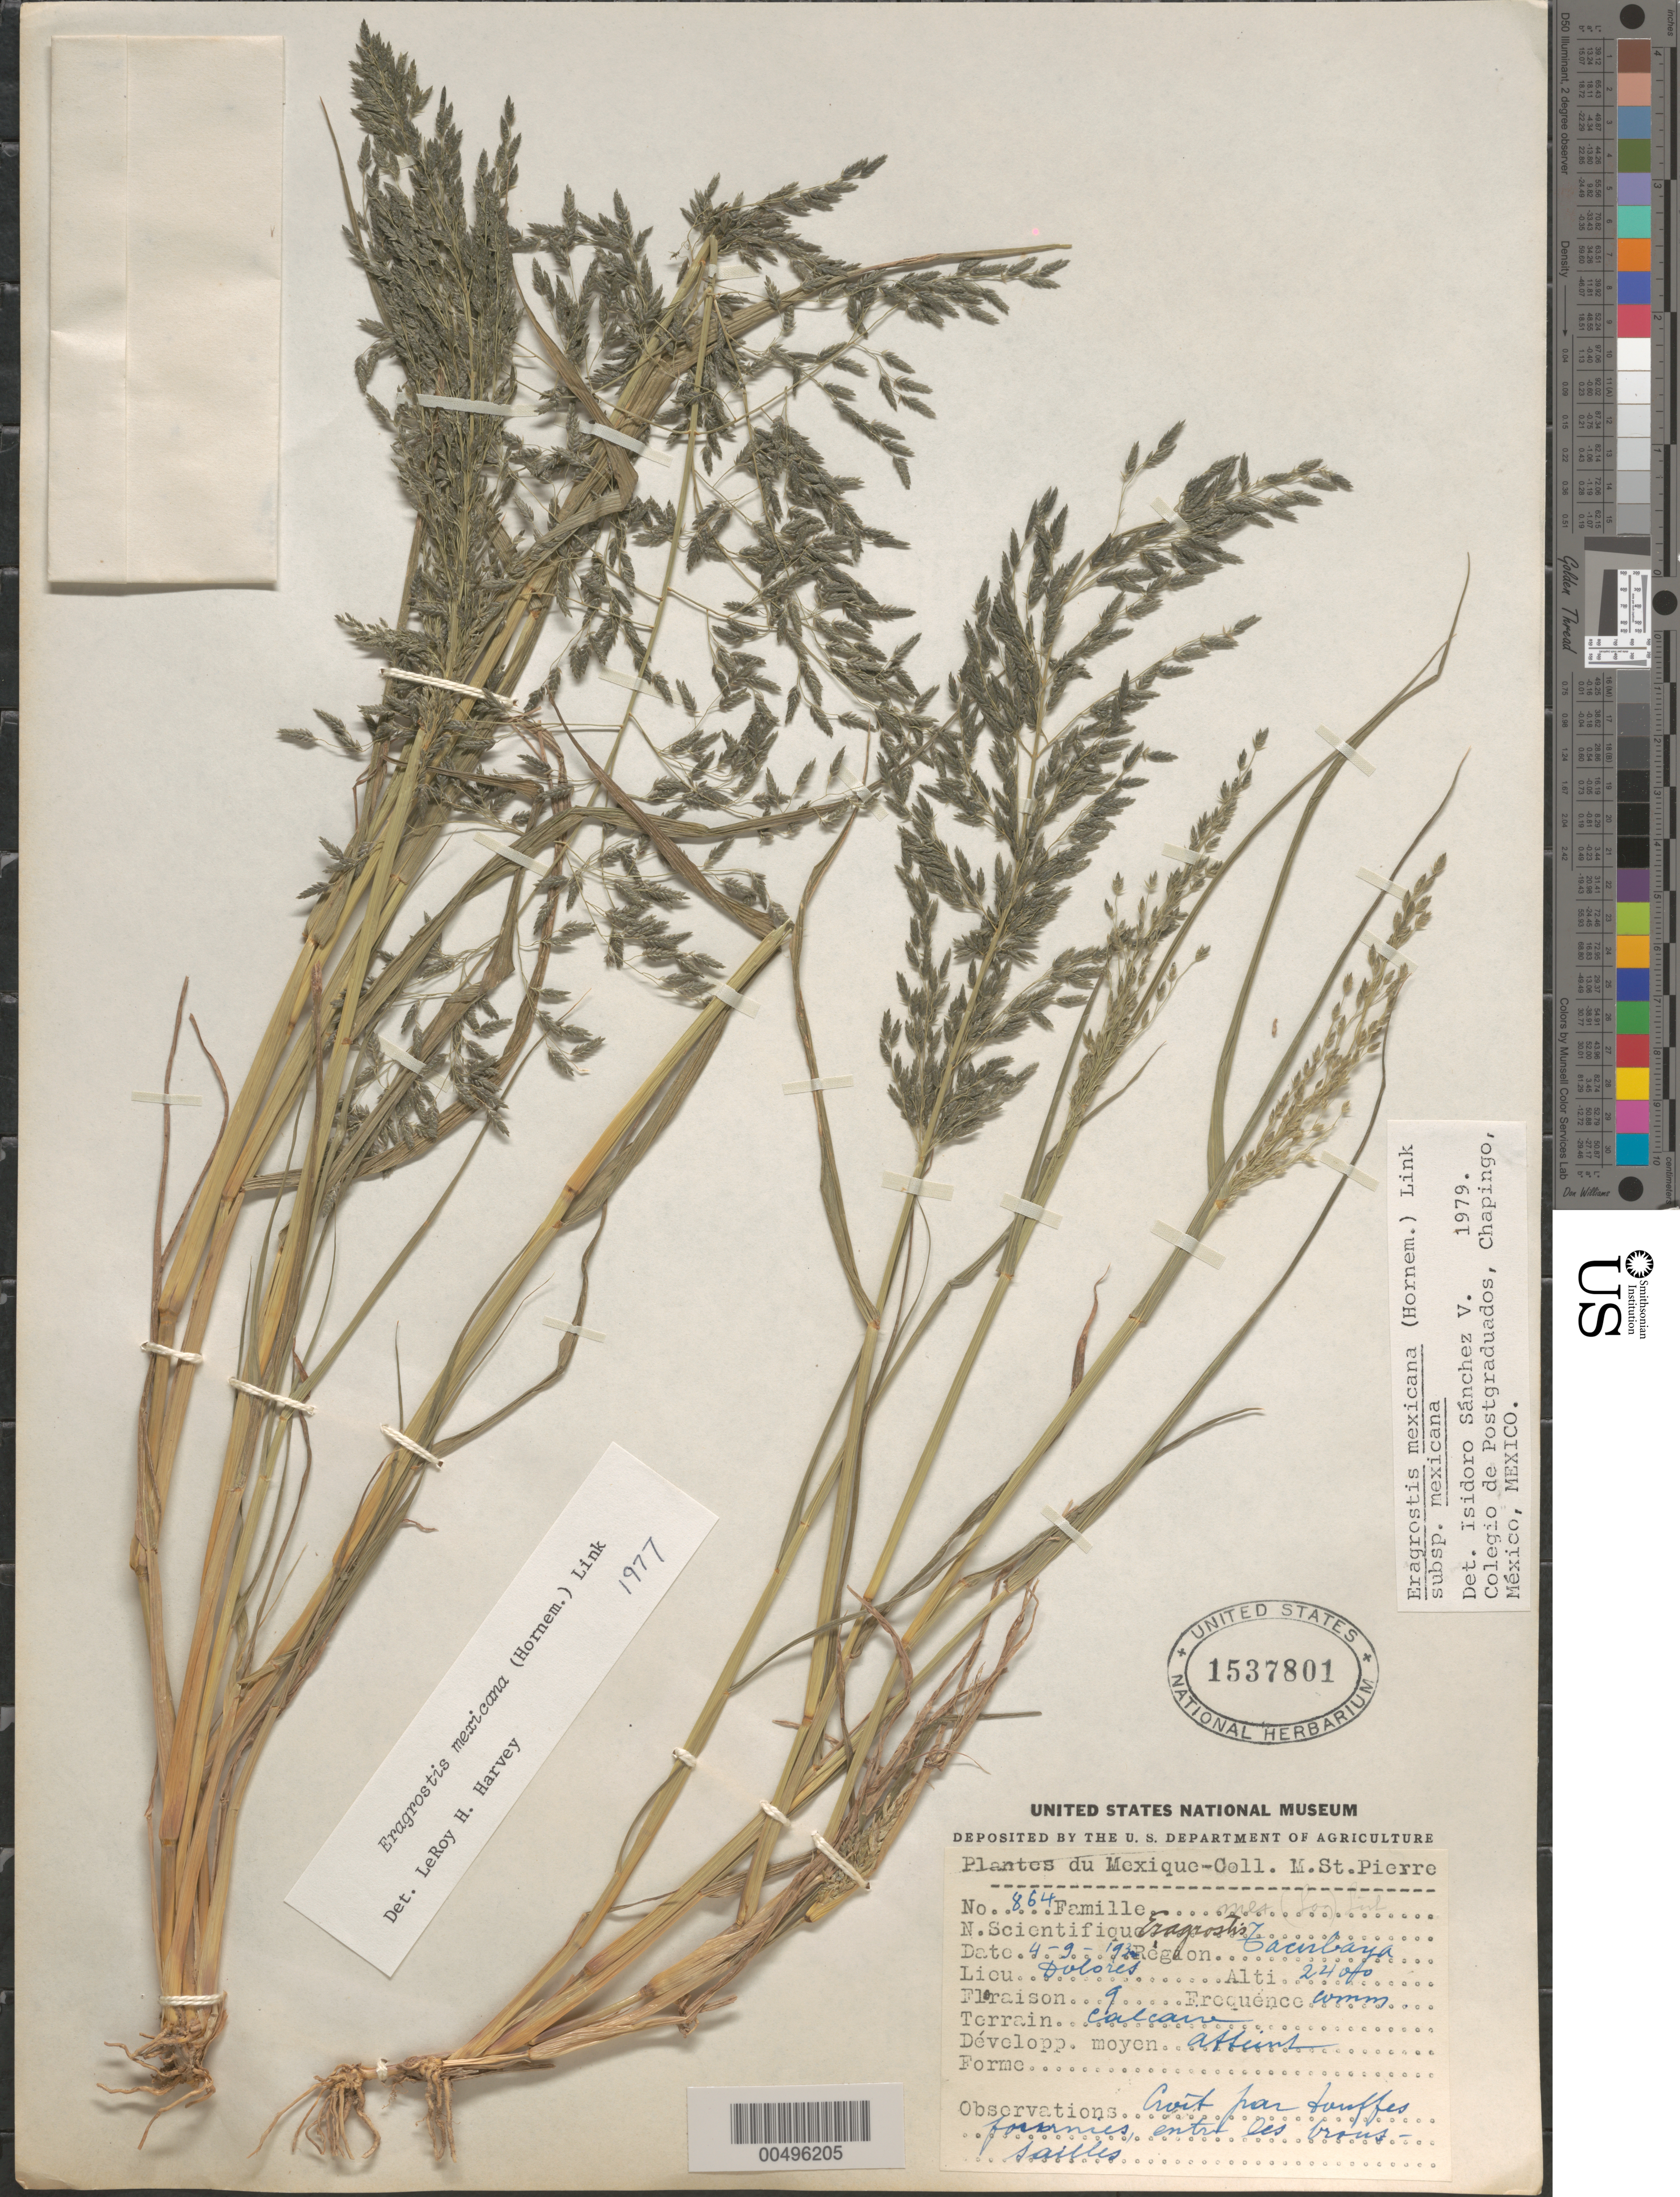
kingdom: Plantae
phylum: Tracheophyta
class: Liliopsida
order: Poales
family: Poaceae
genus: Eragrostis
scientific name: Eragrostis mexicana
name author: (Hornem.) Link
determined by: Sánchez Vega, I. M.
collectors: M. Saint-Pierre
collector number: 864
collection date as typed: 9 Apr 1930 or 4 Sep 1930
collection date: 1930-04-09 or 1930-09-04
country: Mexico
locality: Tacubaya, Dolores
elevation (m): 2400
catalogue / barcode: US 1537801